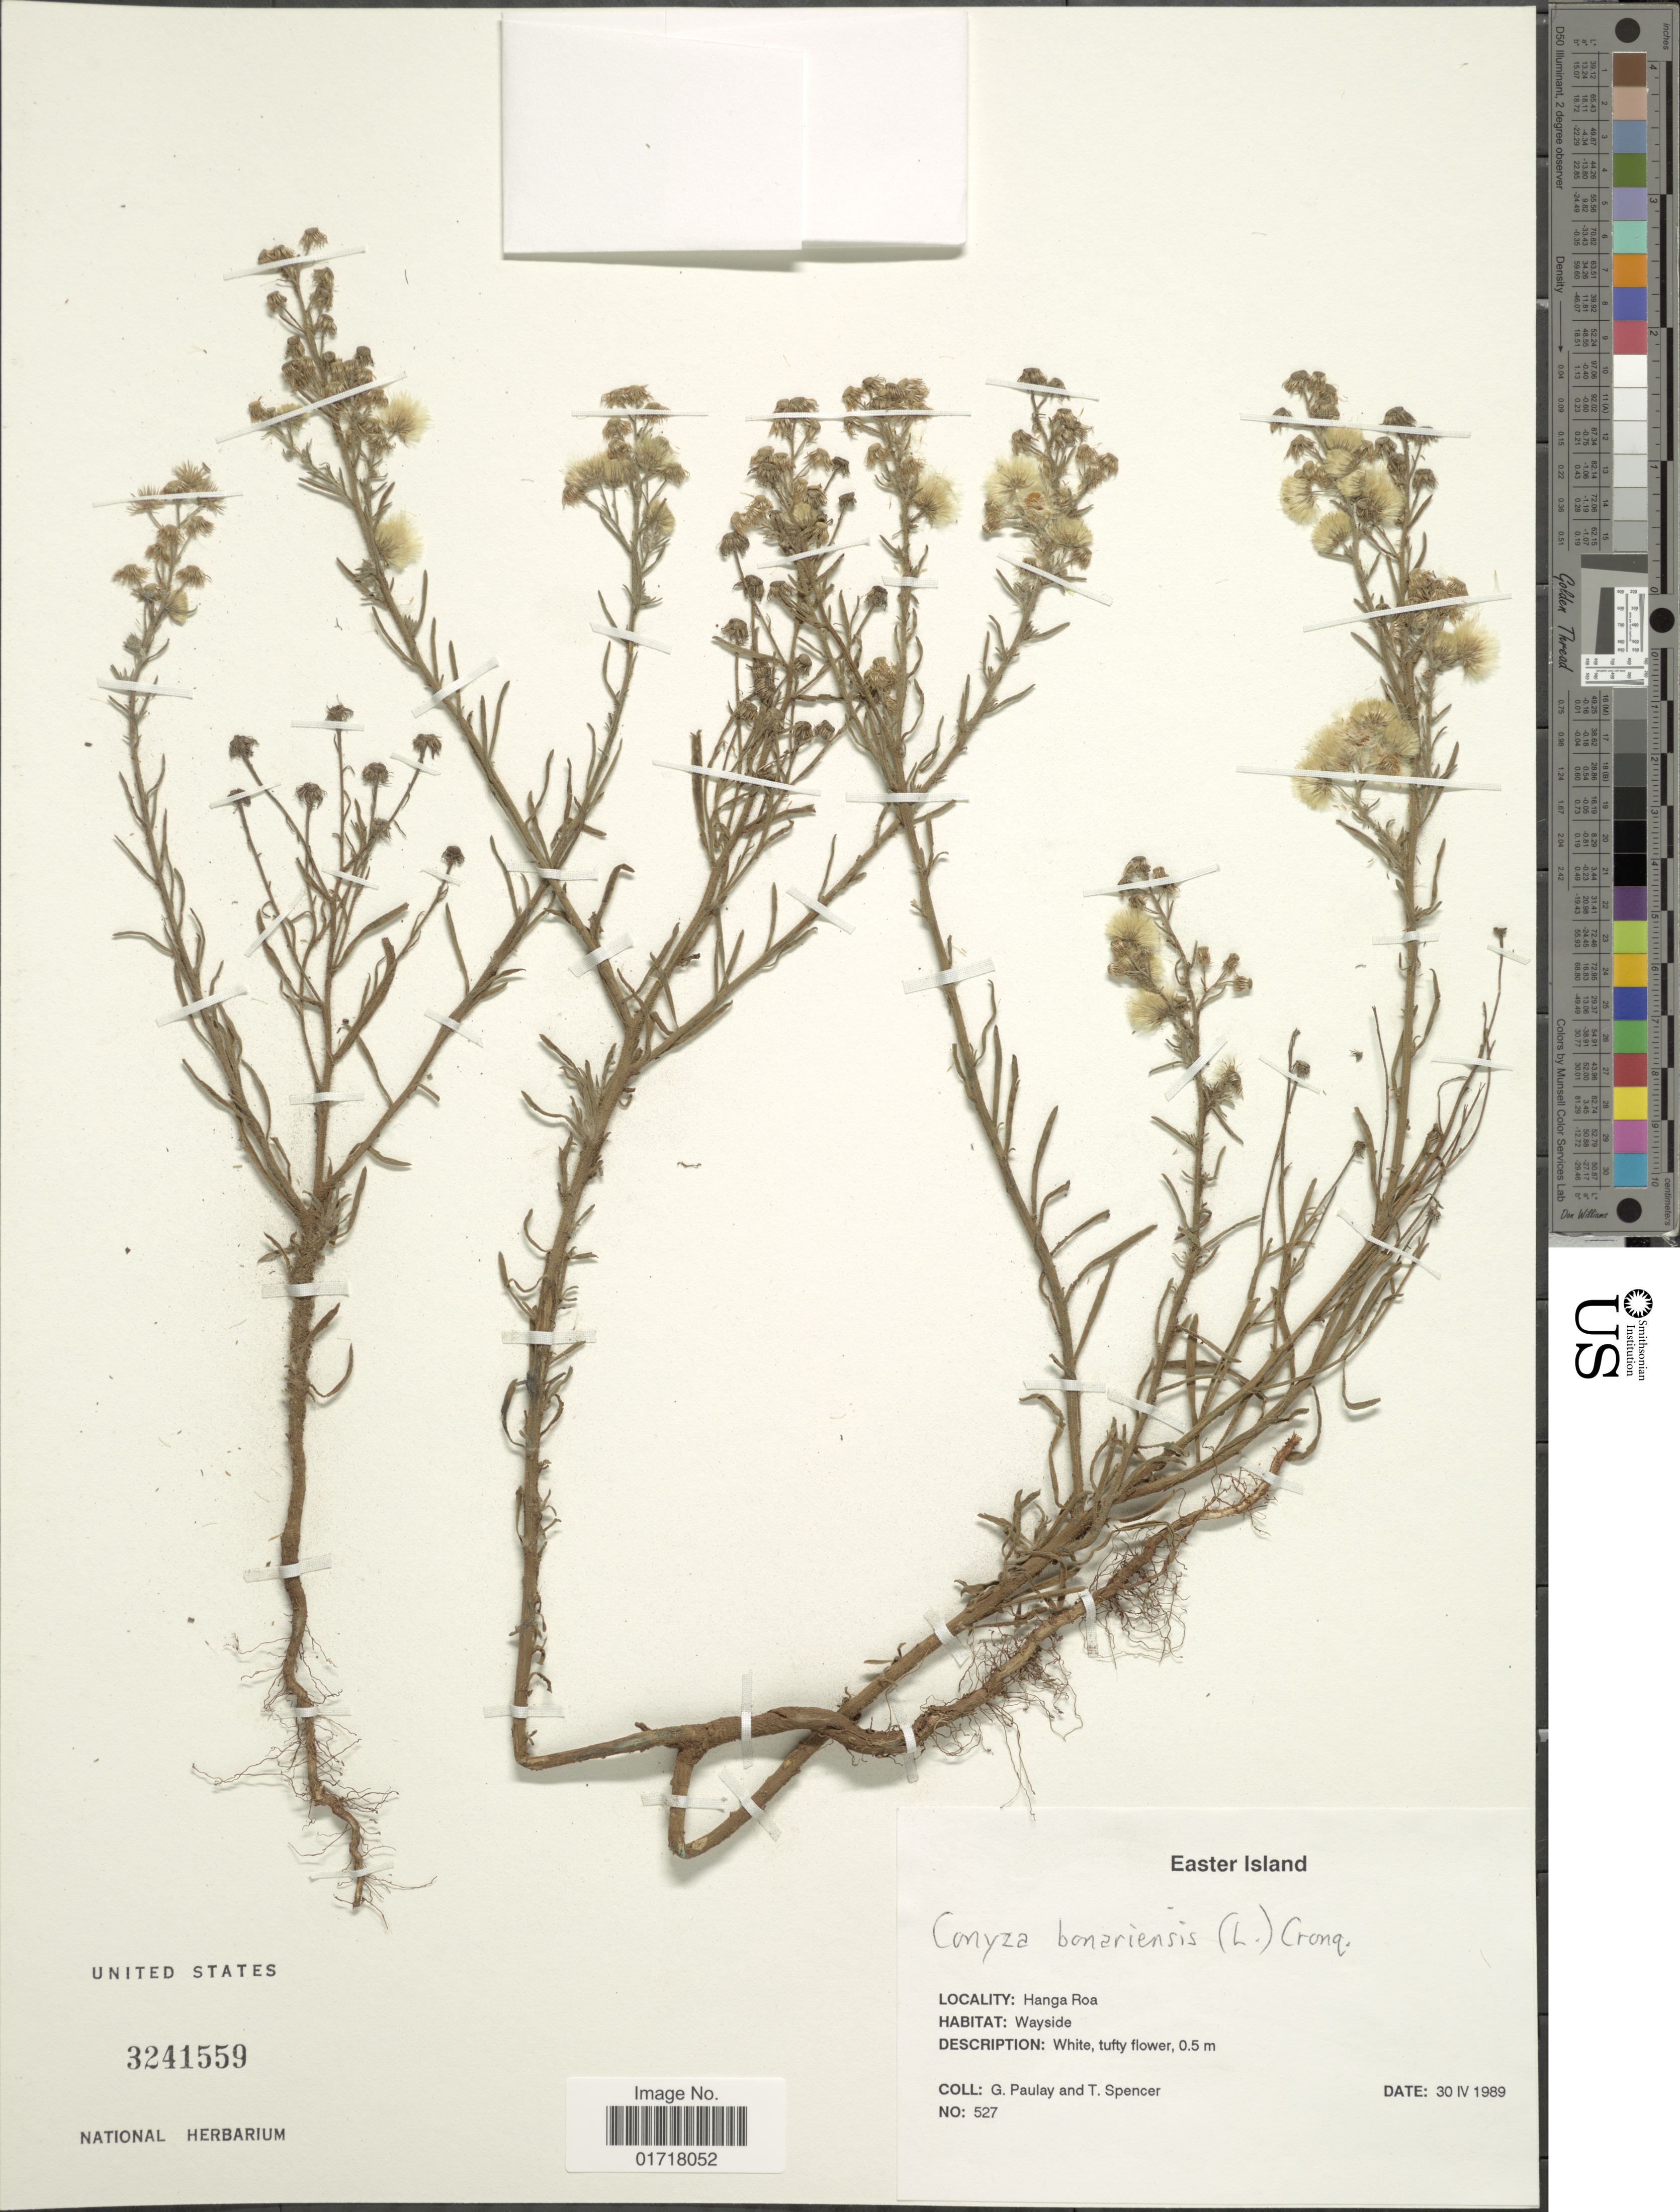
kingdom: Plantae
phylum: Tracheophyta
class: Magnoliopsida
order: Asterales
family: Asteraceae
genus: Erigeron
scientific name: Erigeron bonariensis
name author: L.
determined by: Wagner, W. L., (BOT), Smithsonian Institution - National Museum of Natural History (UNITED STATES)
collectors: G. Paulay & T. Spencer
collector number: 527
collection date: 1989-04-30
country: Chile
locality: Easter Island, Hanga Roa, Wayside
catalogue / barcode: US 3241559